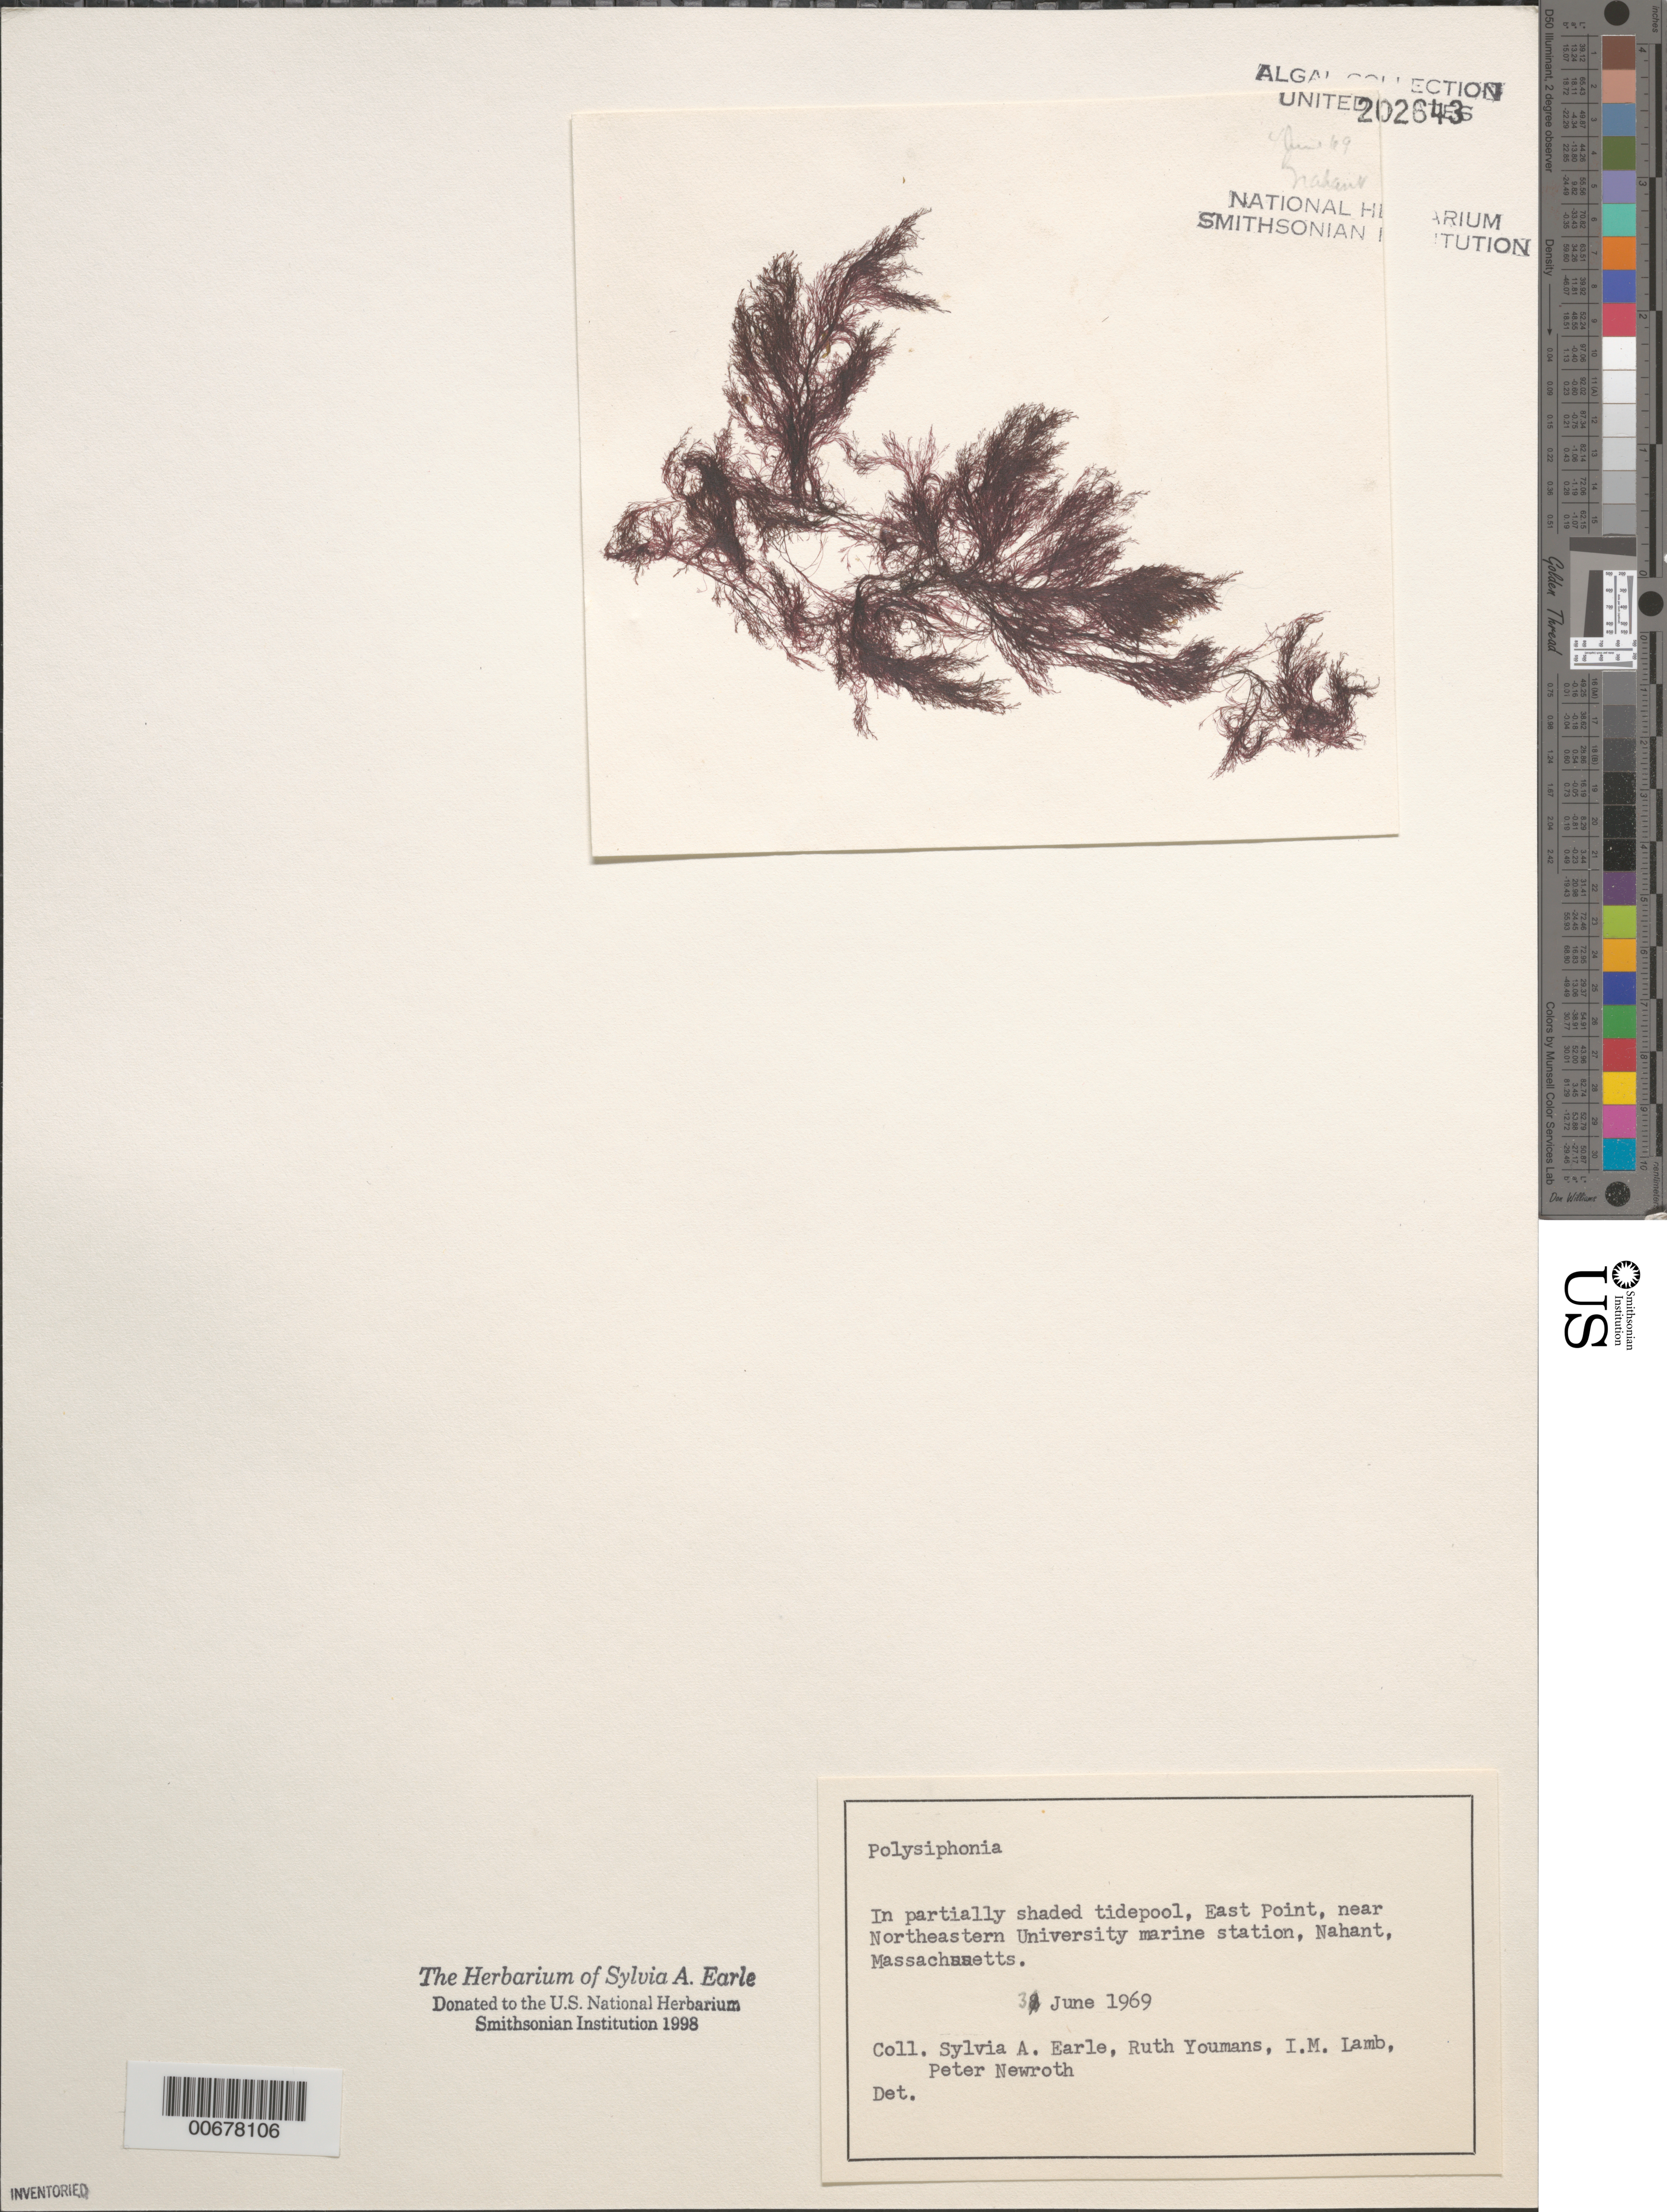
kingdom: Plantae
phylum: Rhodophyta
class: Florideophyceae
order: Ceramiales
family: Rhodomelaceae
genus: Polysiphonia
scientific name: Polysiphonia sp.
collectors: S. A. Earle, R. Youmans, I. M. Lamb & P. R. Newroth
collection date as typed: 03 Jun 1969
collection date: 1969-06-03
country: United States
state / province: Massachusetts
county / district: Essex County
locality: East Point, Nahant, near Northeastern University marine station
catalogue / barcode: US 202643